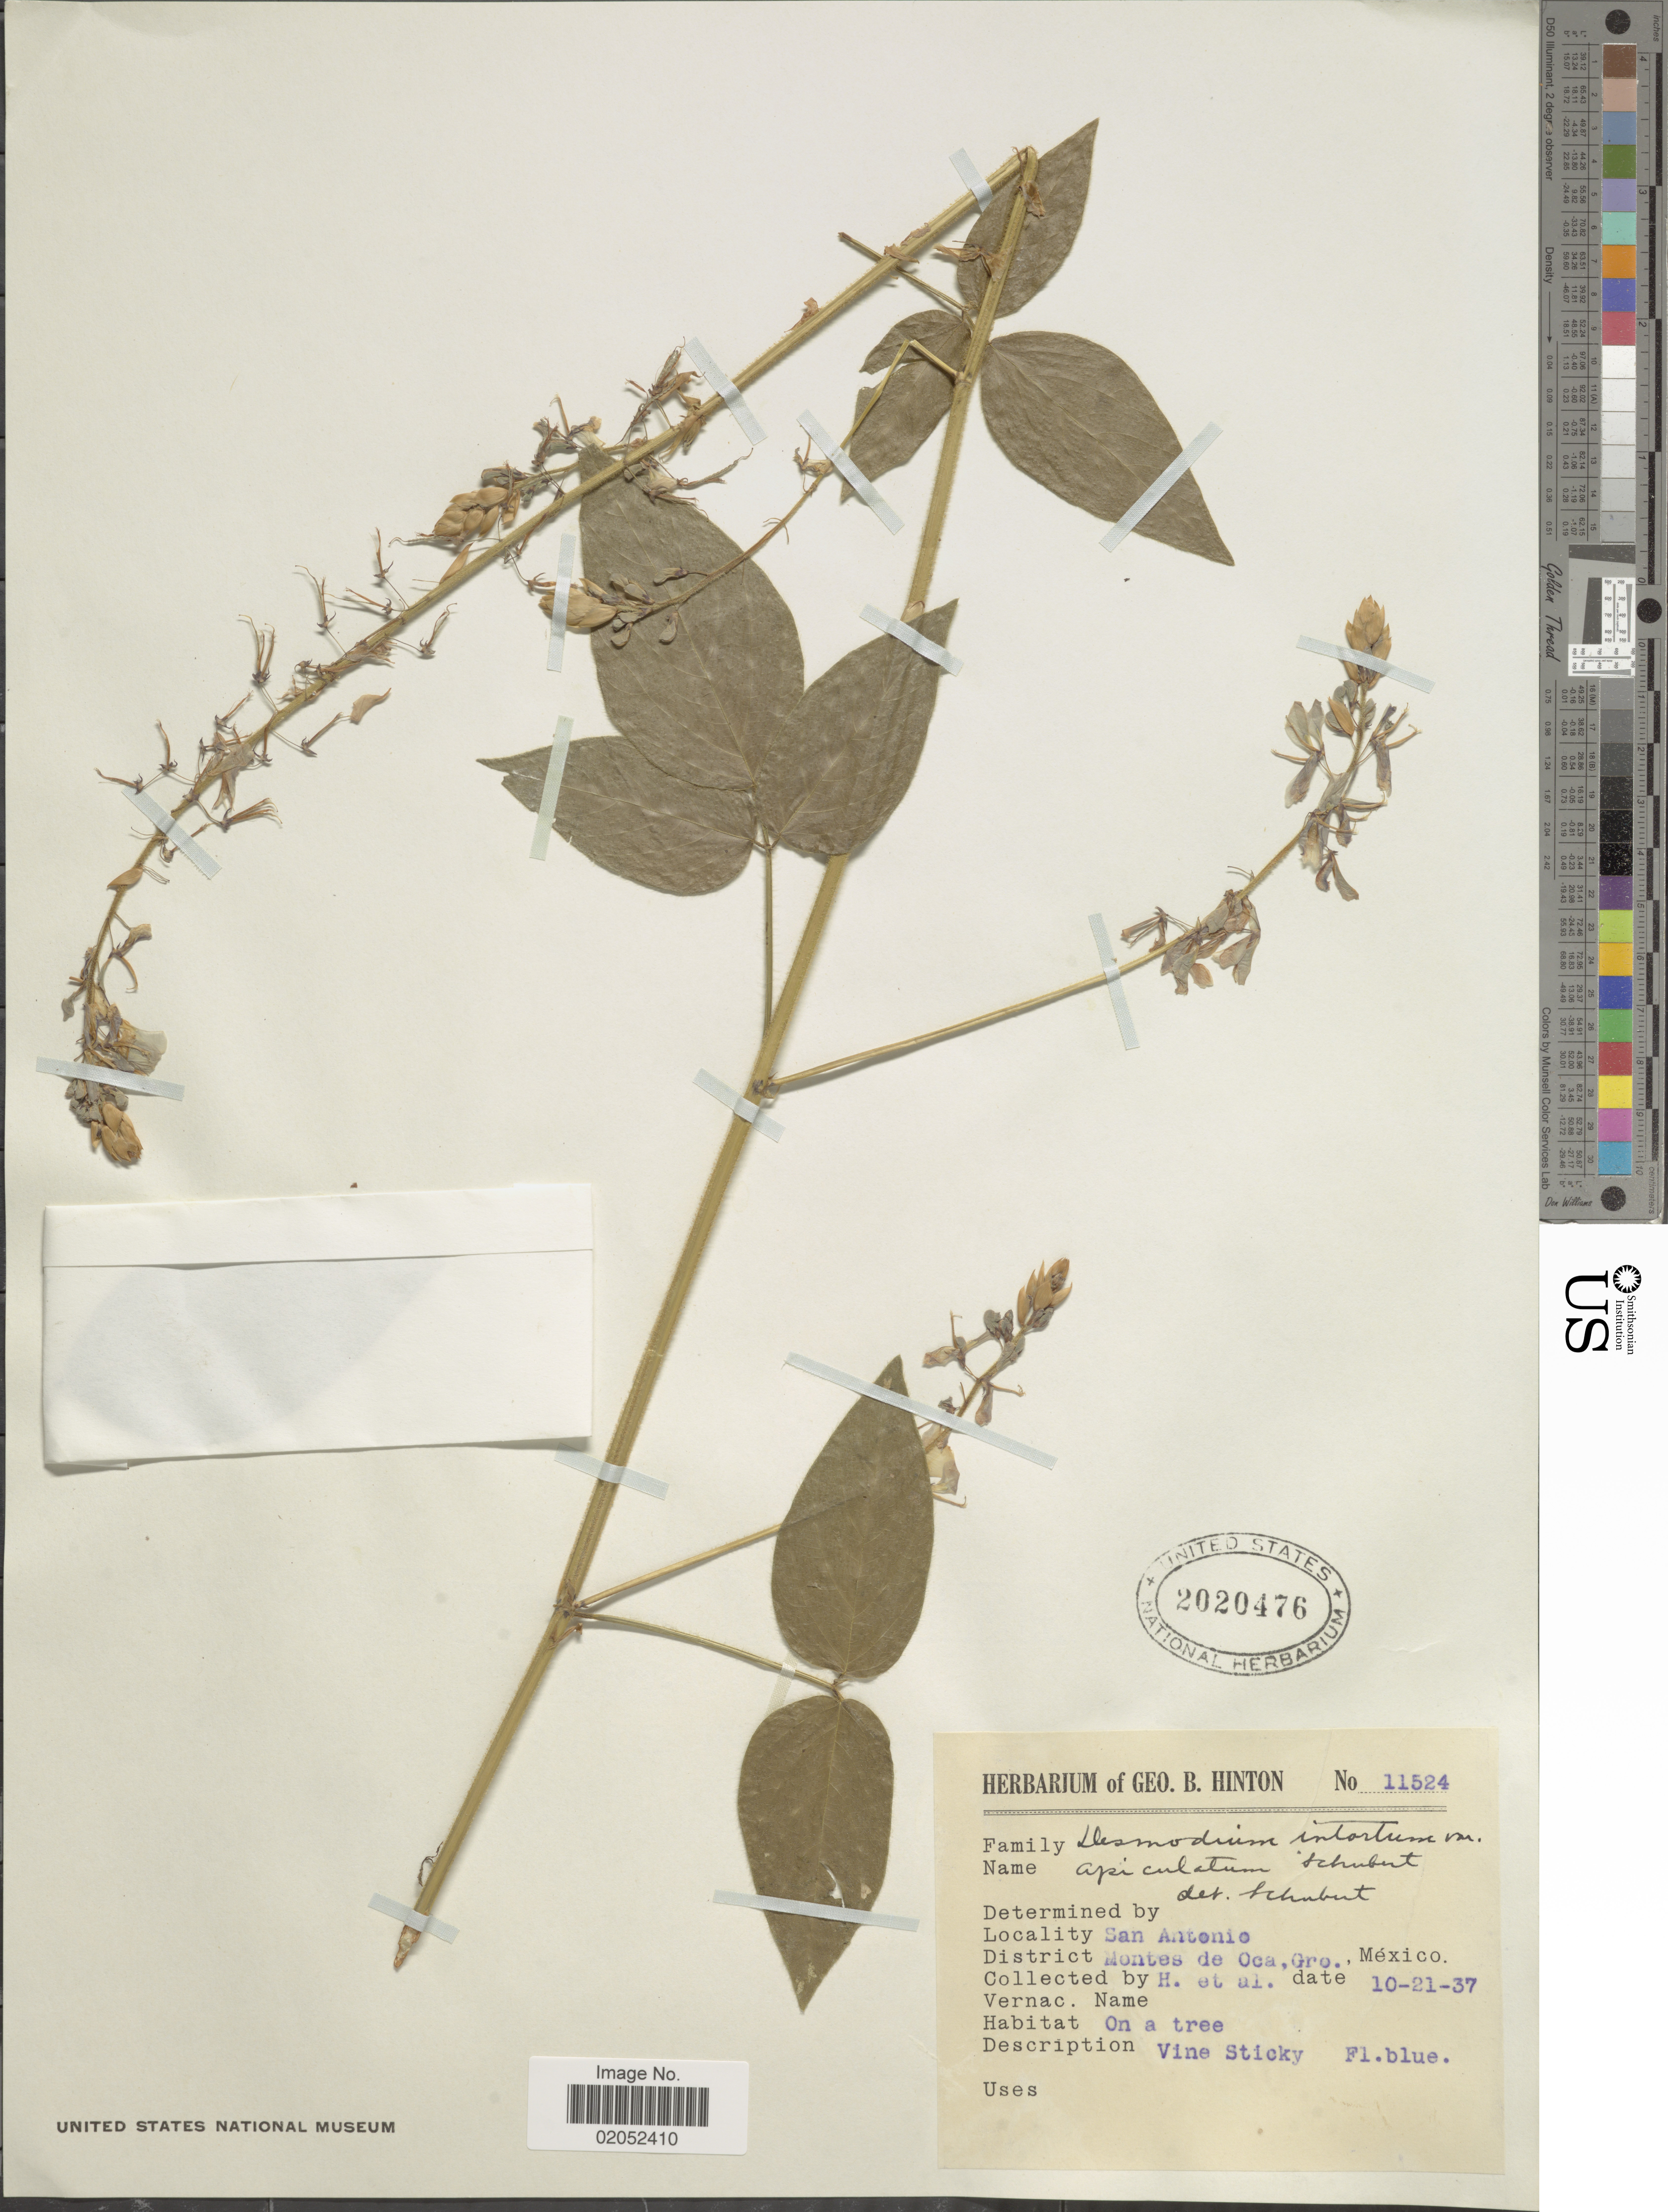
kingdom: Plantae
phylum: Tracheophyta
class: Magnoliopsida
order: Fabales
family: Fabaceae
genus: Desmodium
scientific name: Desmodium intortum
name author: (Mill.) Urb.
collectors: G. B. Hinton & et al.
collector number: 11524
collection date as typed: Transcribed d/m/y: 21/10/37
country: Mexico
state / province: Guerrero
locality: San Antonio, Montes de Oca. Gro. Mexico.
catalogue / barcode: US 2020476